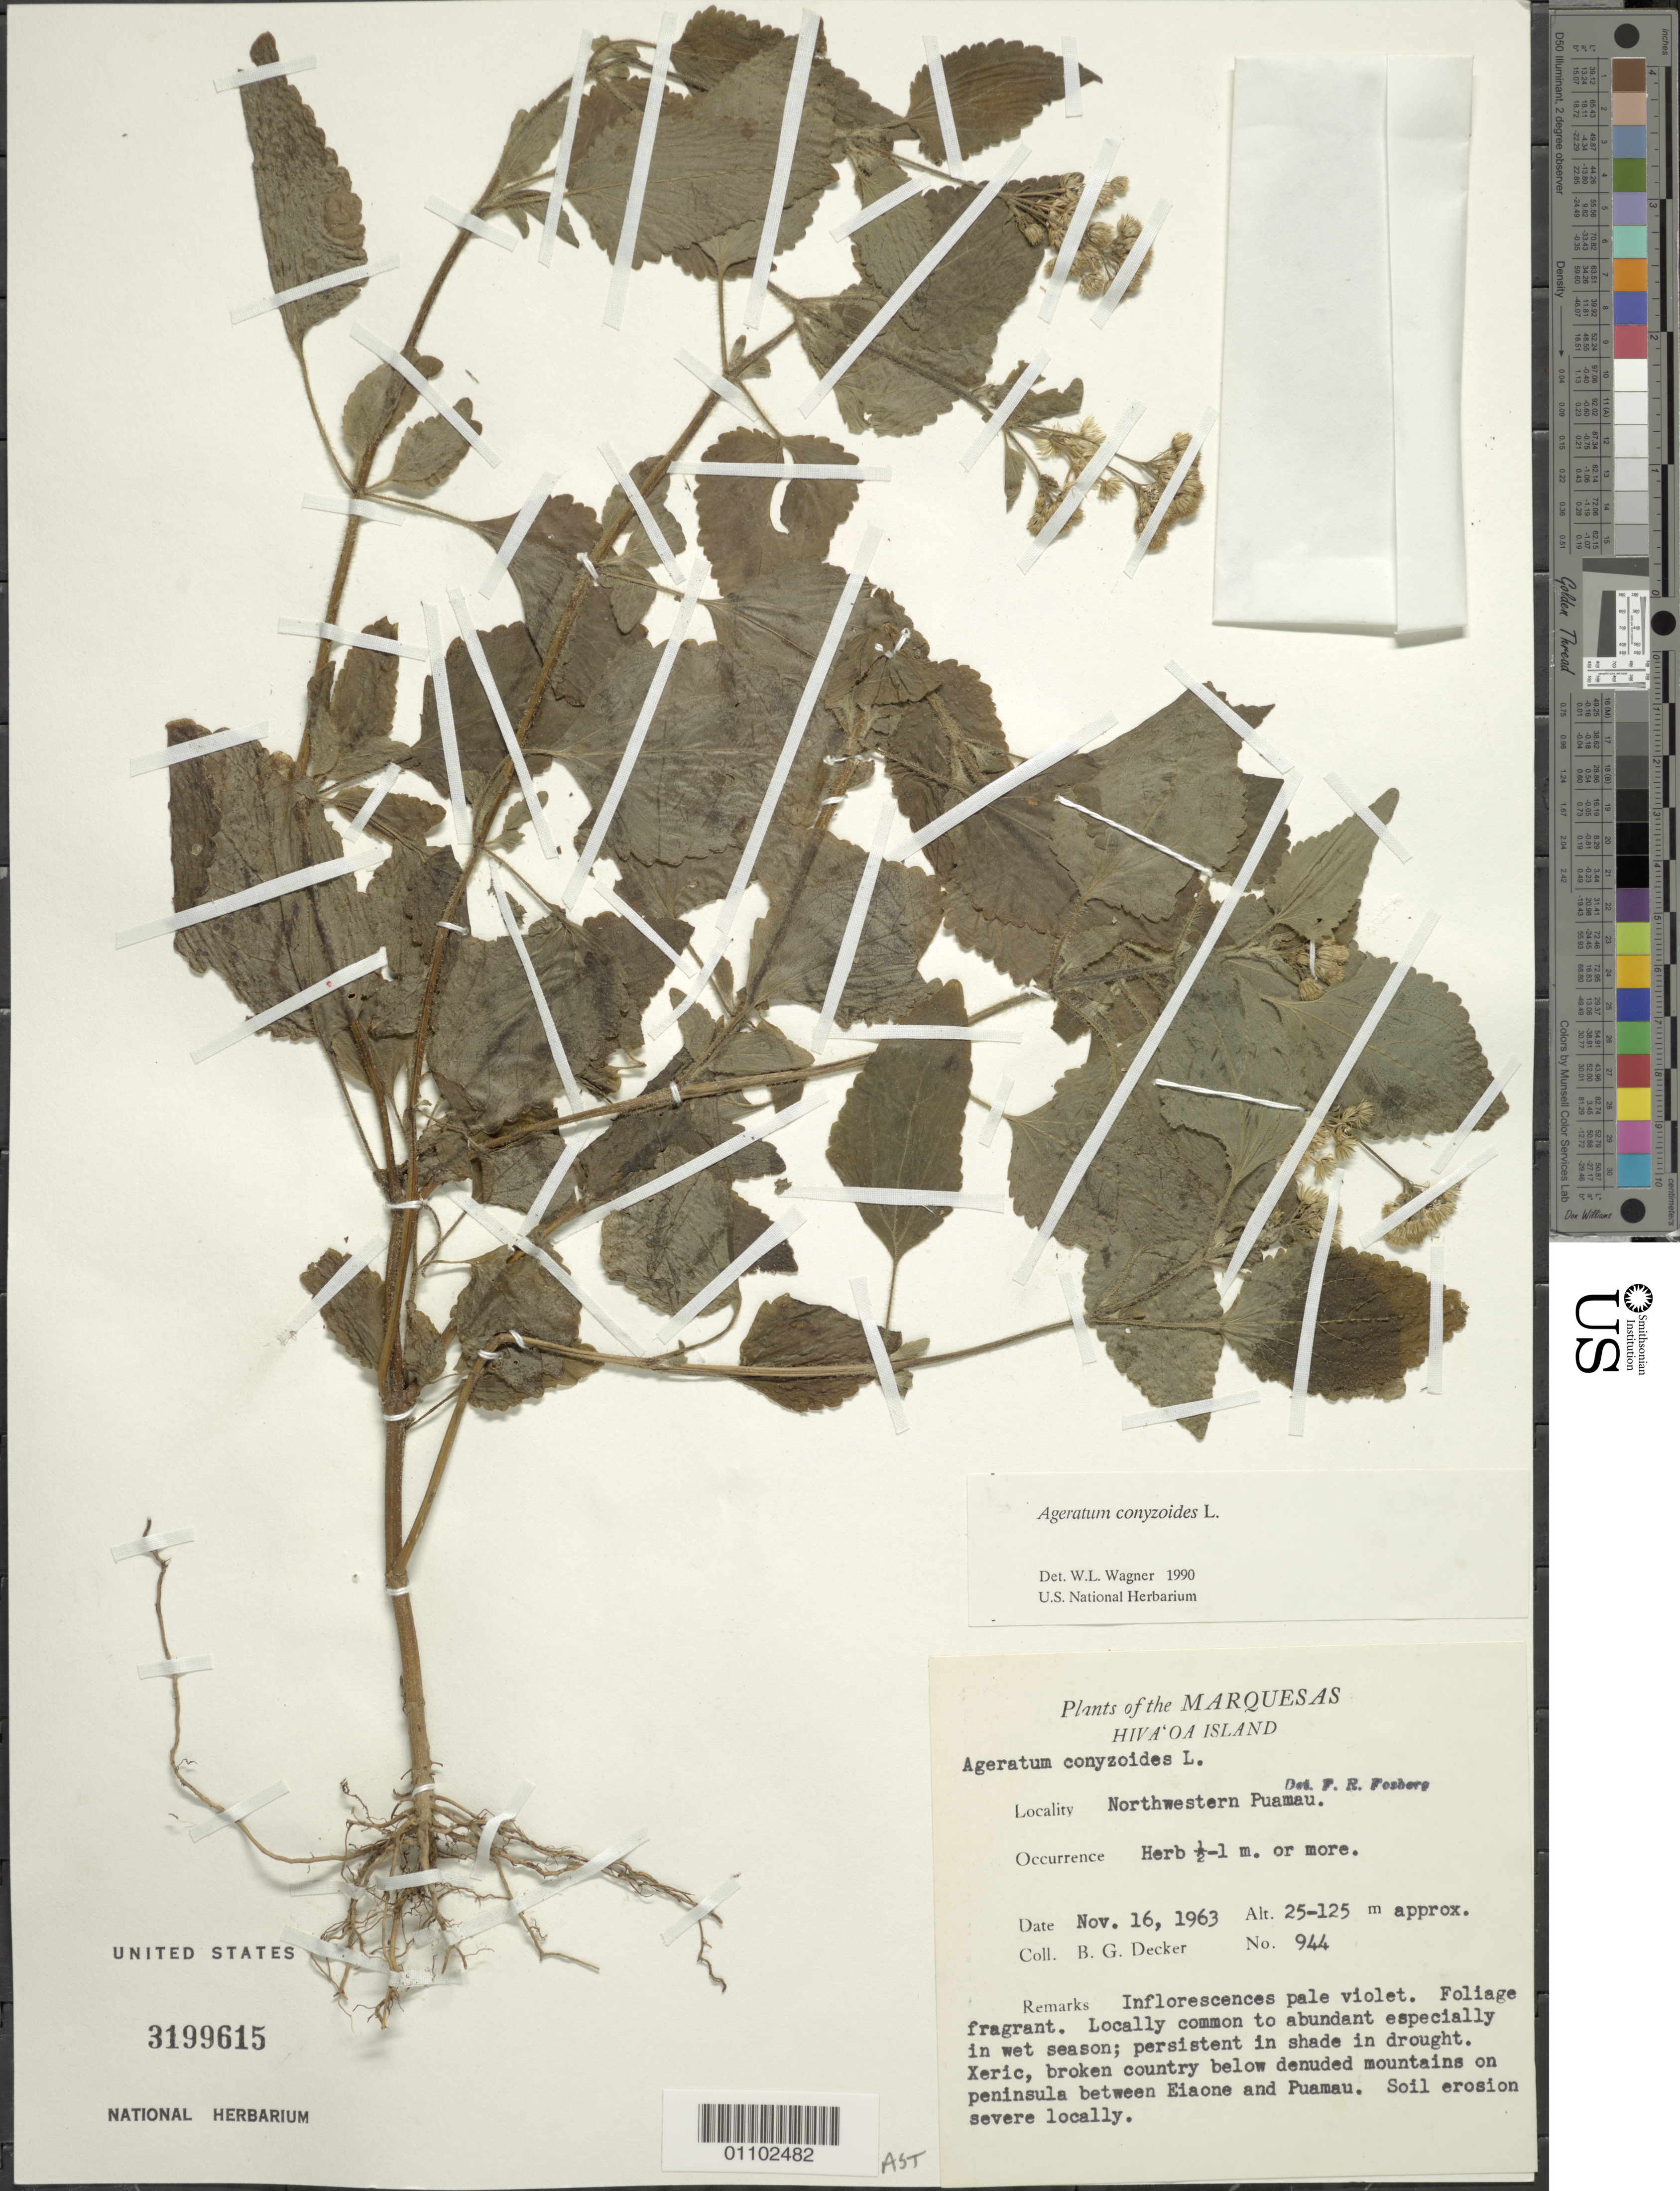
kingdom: Plantae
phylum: Tracheophyta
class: Magnoliopsida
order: Asterales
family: Asteraceae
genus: Ageratum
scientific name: Ageratum conyzoides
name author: L.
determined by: Wagner, W. L., (BOT), Smithsonian Institution - National Museum of Natural History (UNITED STATES)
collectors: B. G. Decker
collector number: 944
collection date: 1963-11-16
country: French Polynesia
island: Hiva Oa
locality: NW Puamau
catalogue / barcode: US 3199615